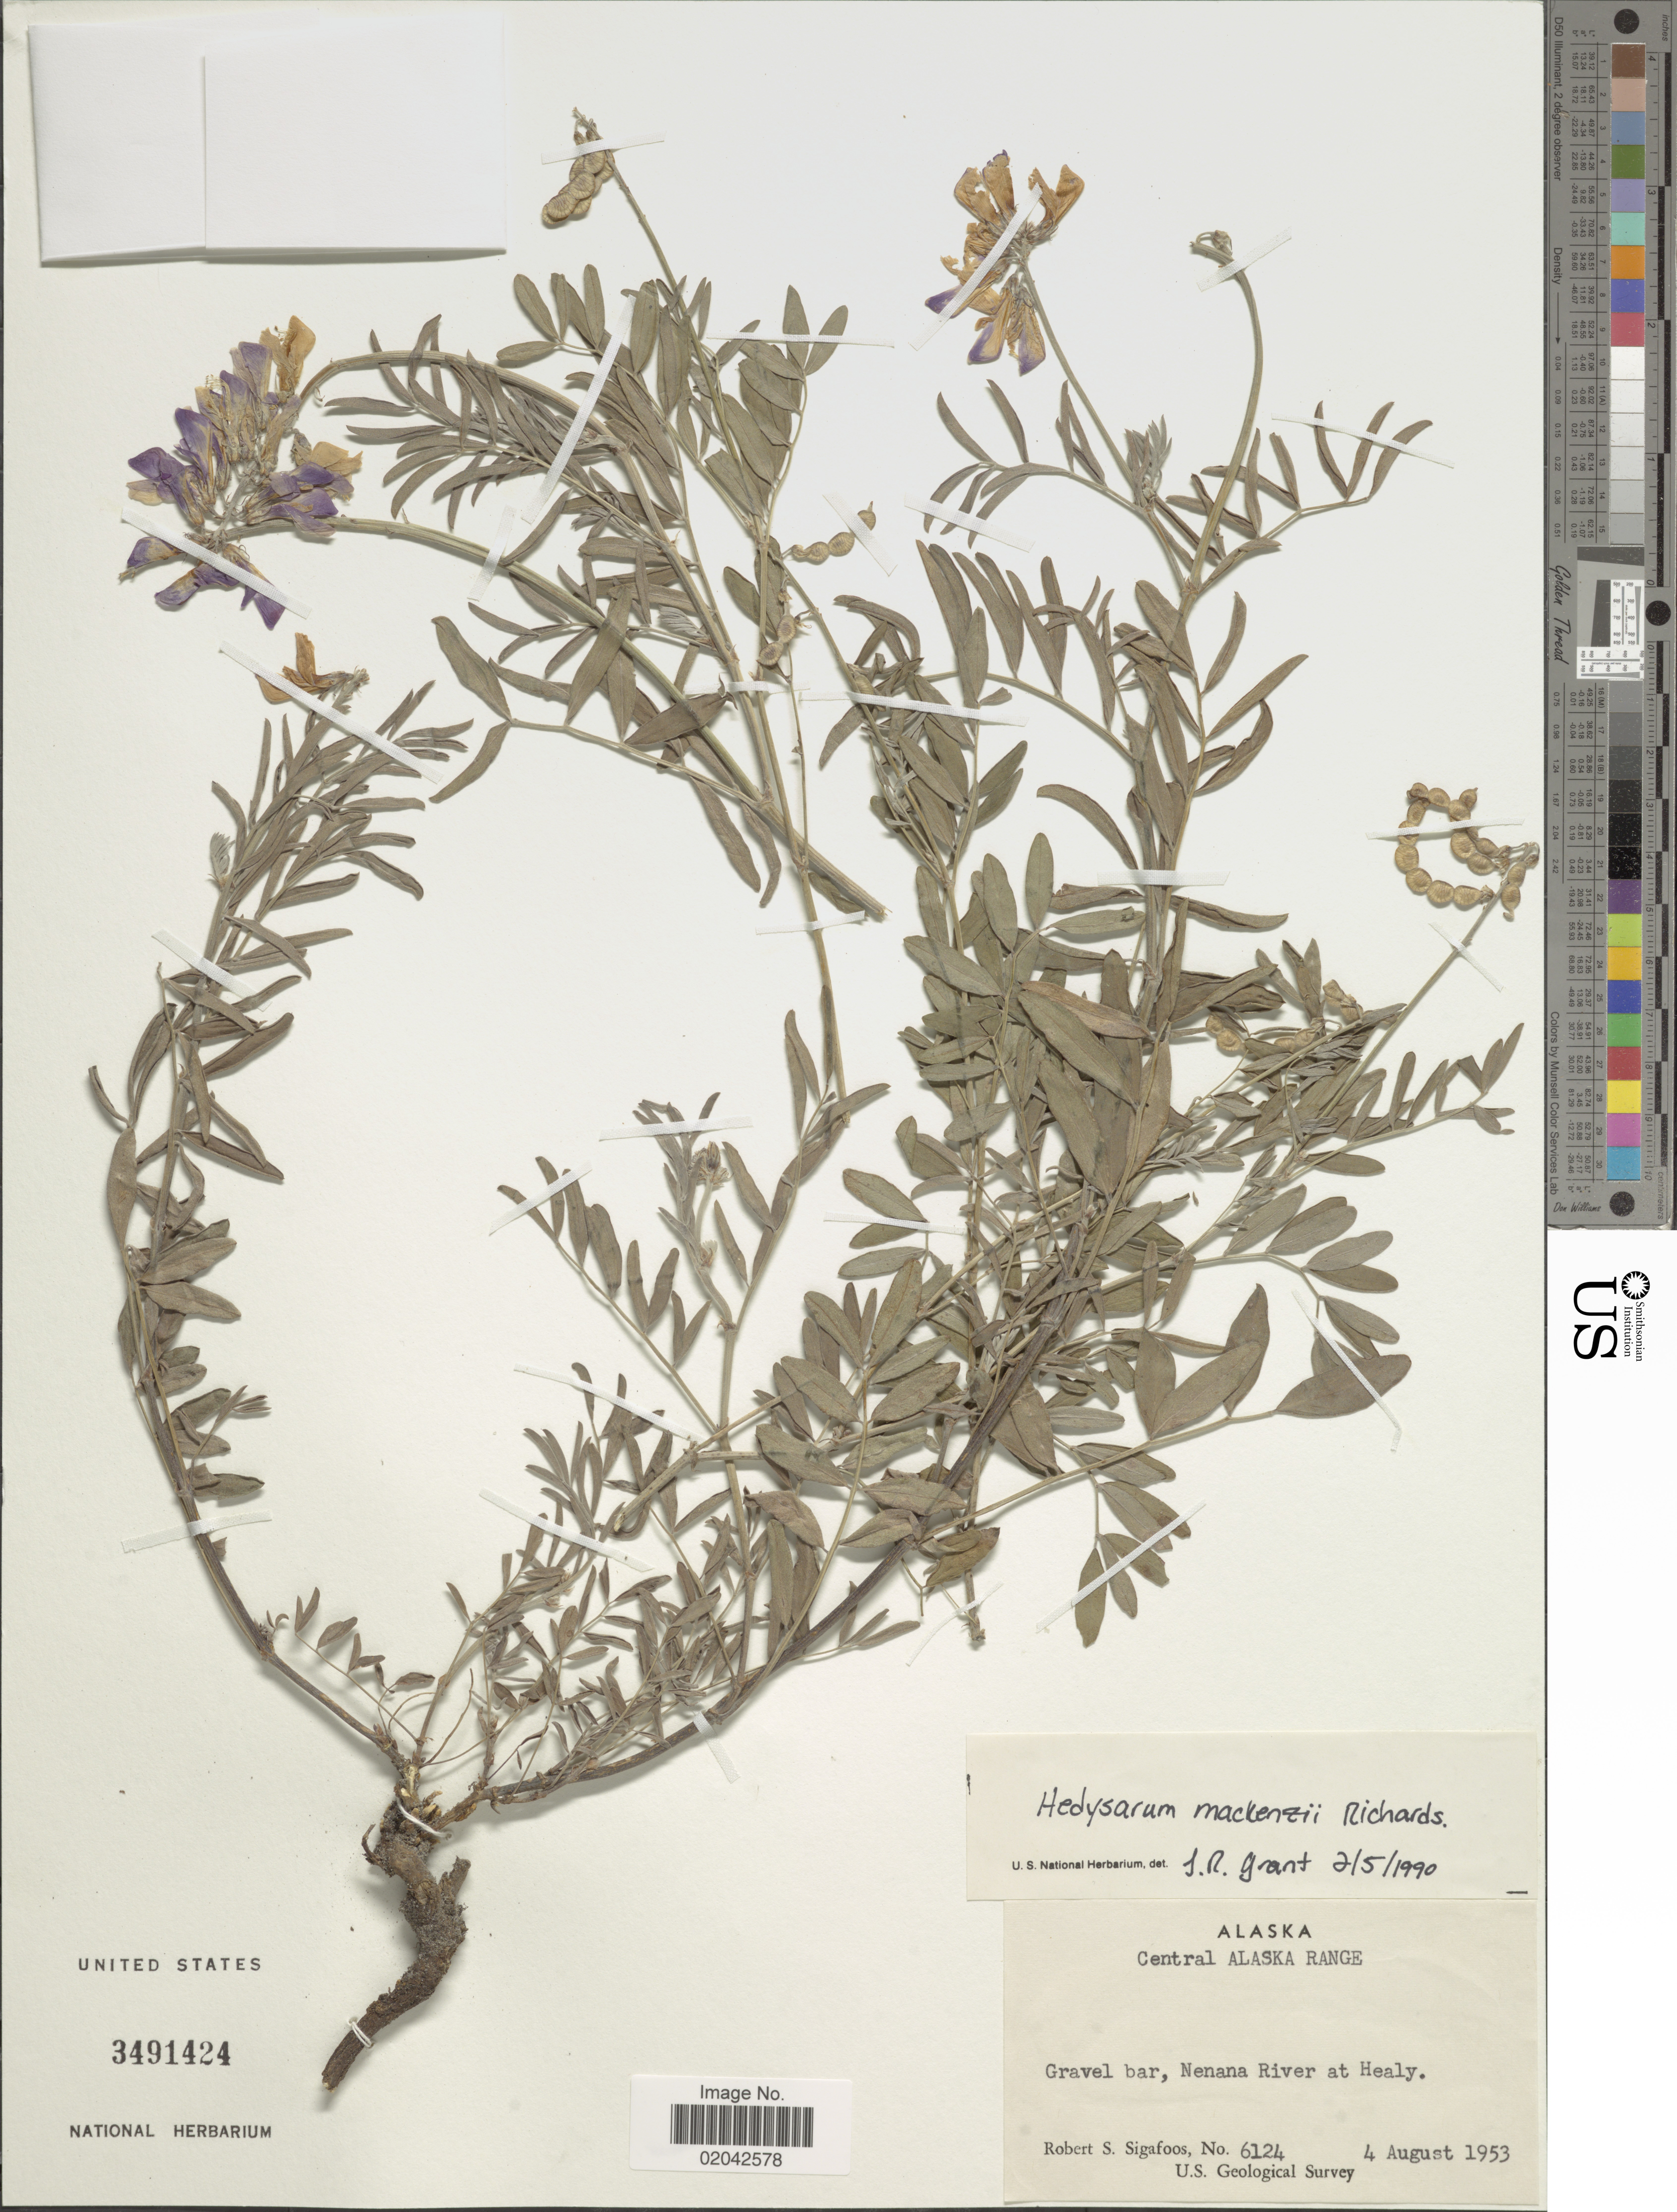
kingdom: Plantae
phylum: Tracheophyta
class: Magnoliopsida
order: Fabales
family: Fabaceae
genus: Hedysarum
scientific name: Hedysarum mackenziei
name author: Richardson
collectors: R. Sigafoos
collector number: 6124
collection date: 1953-08-04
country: United States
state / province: Alaska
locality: Central Alaska Range, Nenana River at Healy.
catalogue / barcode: US 3491424